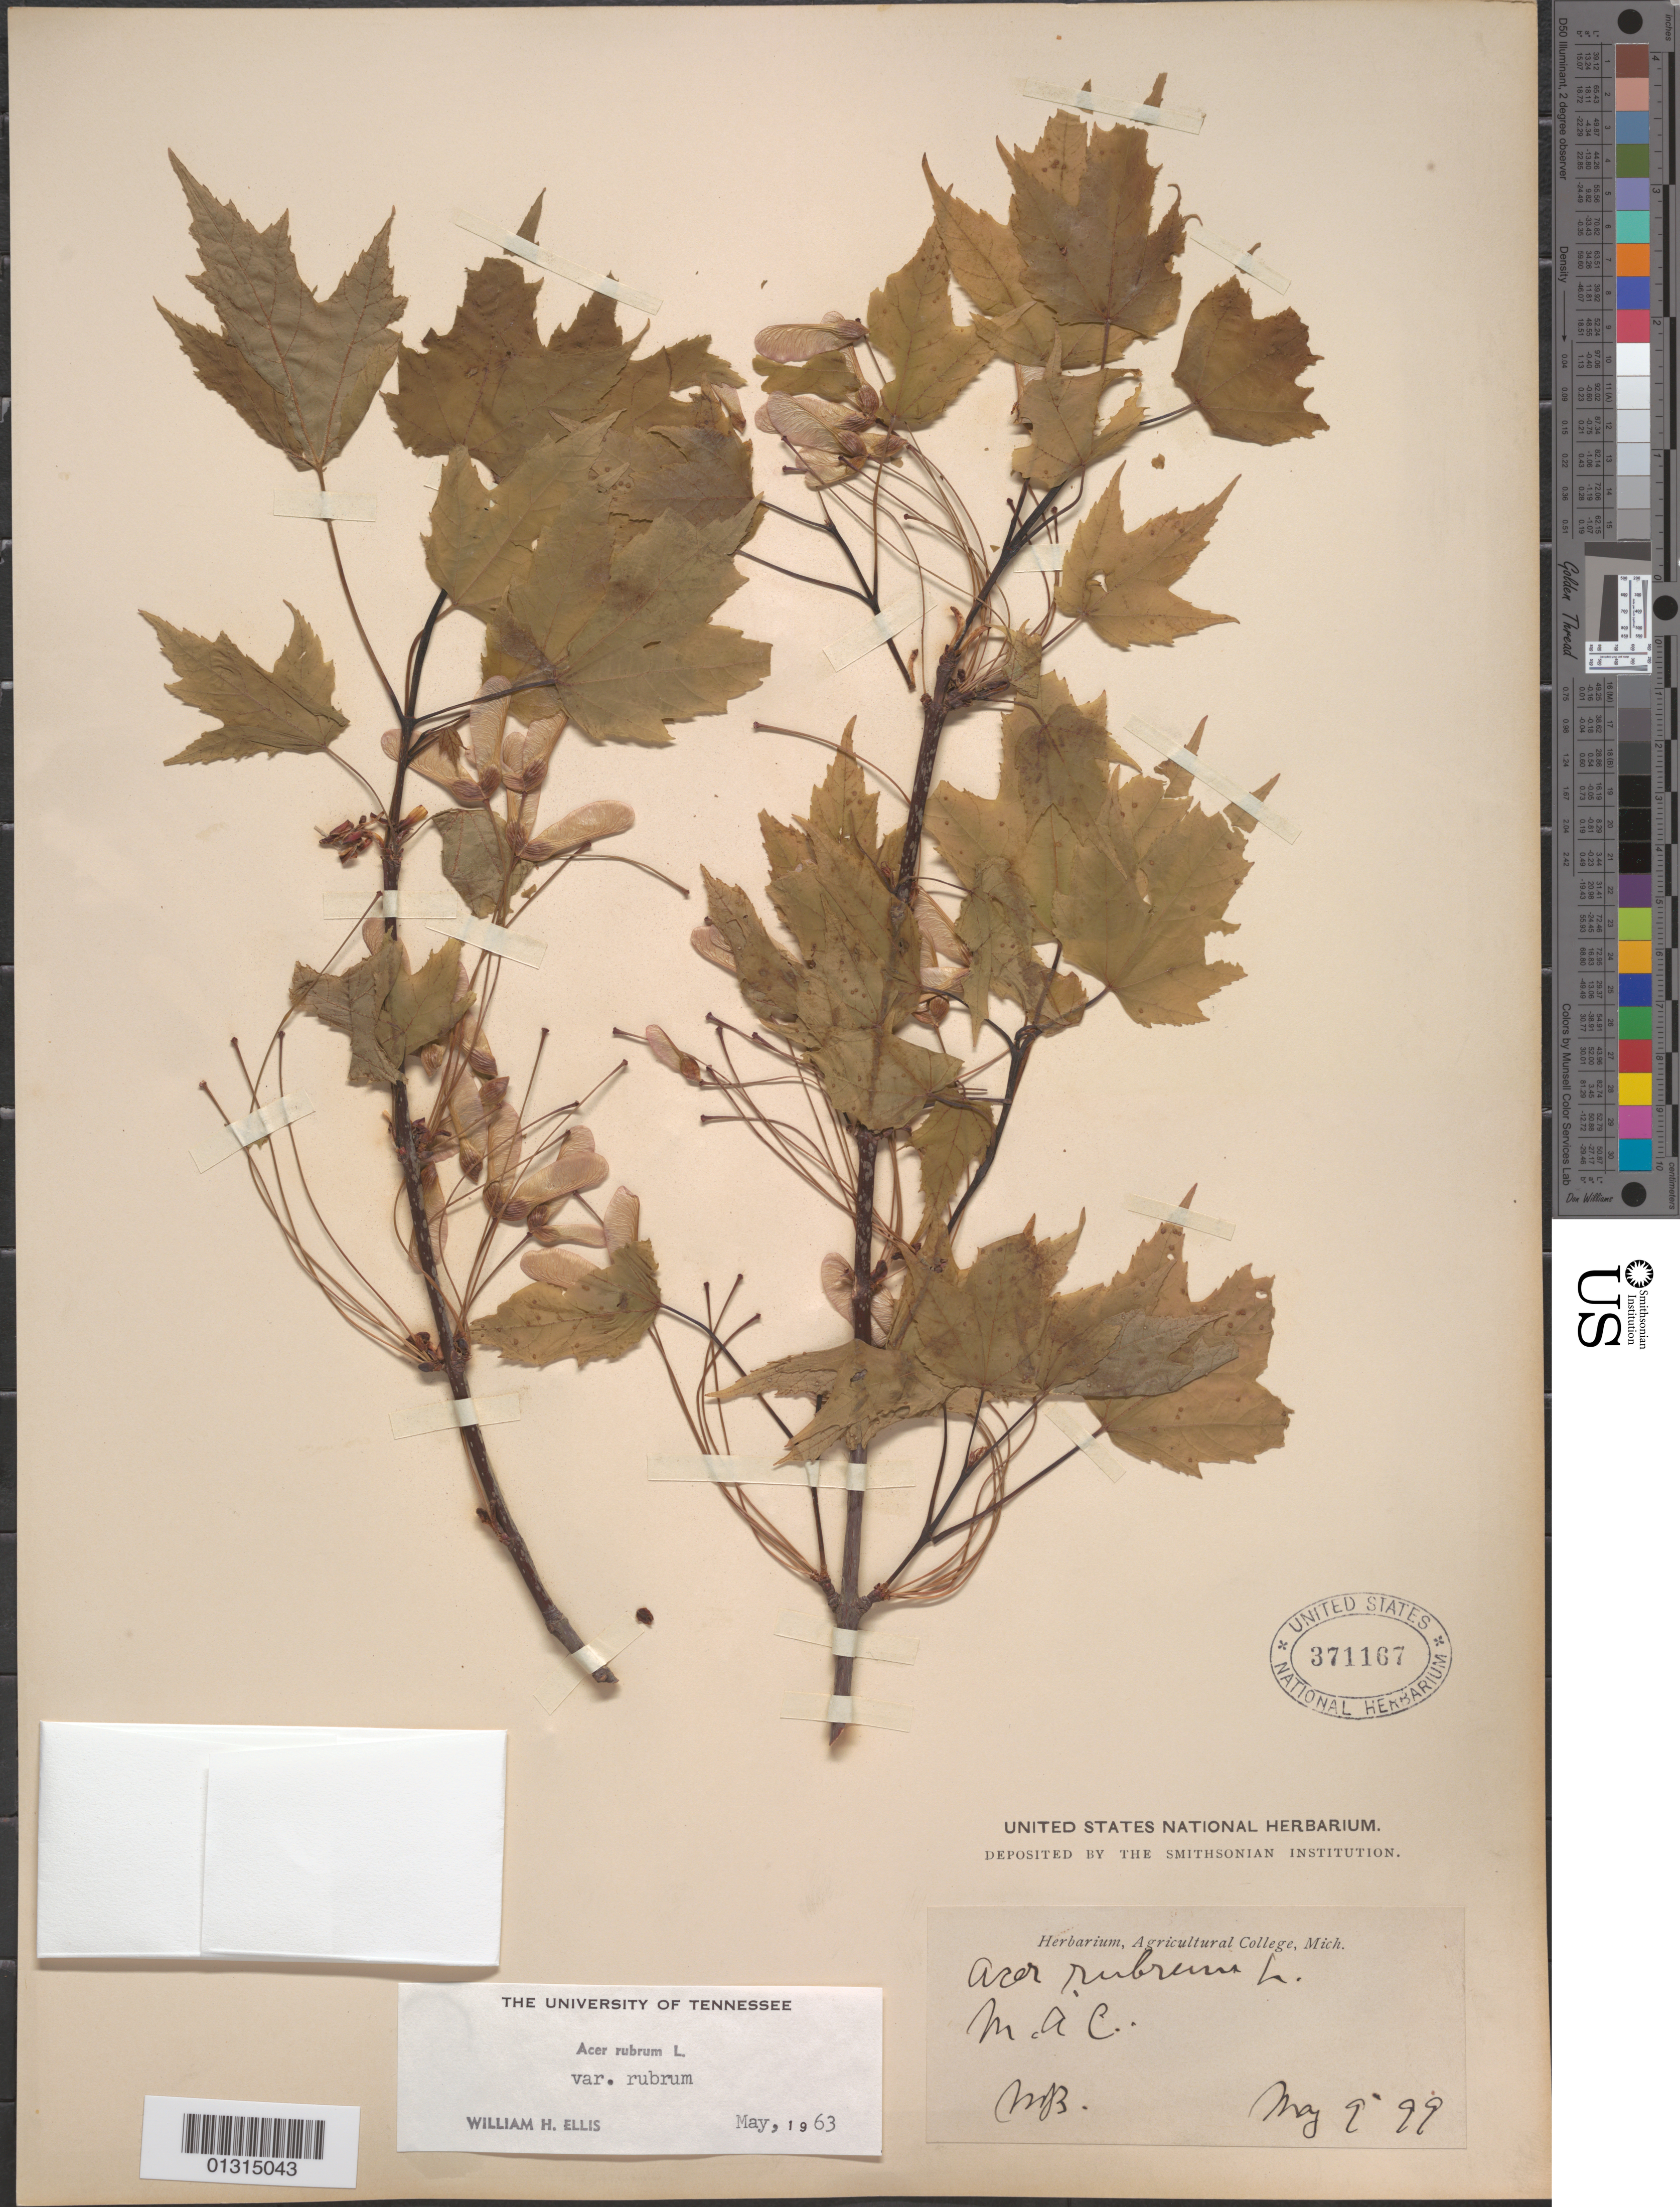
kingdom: Plantae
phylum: Tracheophyta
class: Magnoliopsida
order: Sapindales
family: Sapindaceae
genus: Acer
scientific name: Acer rubrum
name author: L.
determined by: Ellis, W. H.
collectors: W. J. Beal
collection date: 1899-05-09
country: United States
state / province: Michigan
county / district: Ingham County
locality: Michigan Agricultural College [East Lansing]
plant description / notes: Collector initials: MB [?]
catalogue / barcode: US 371167